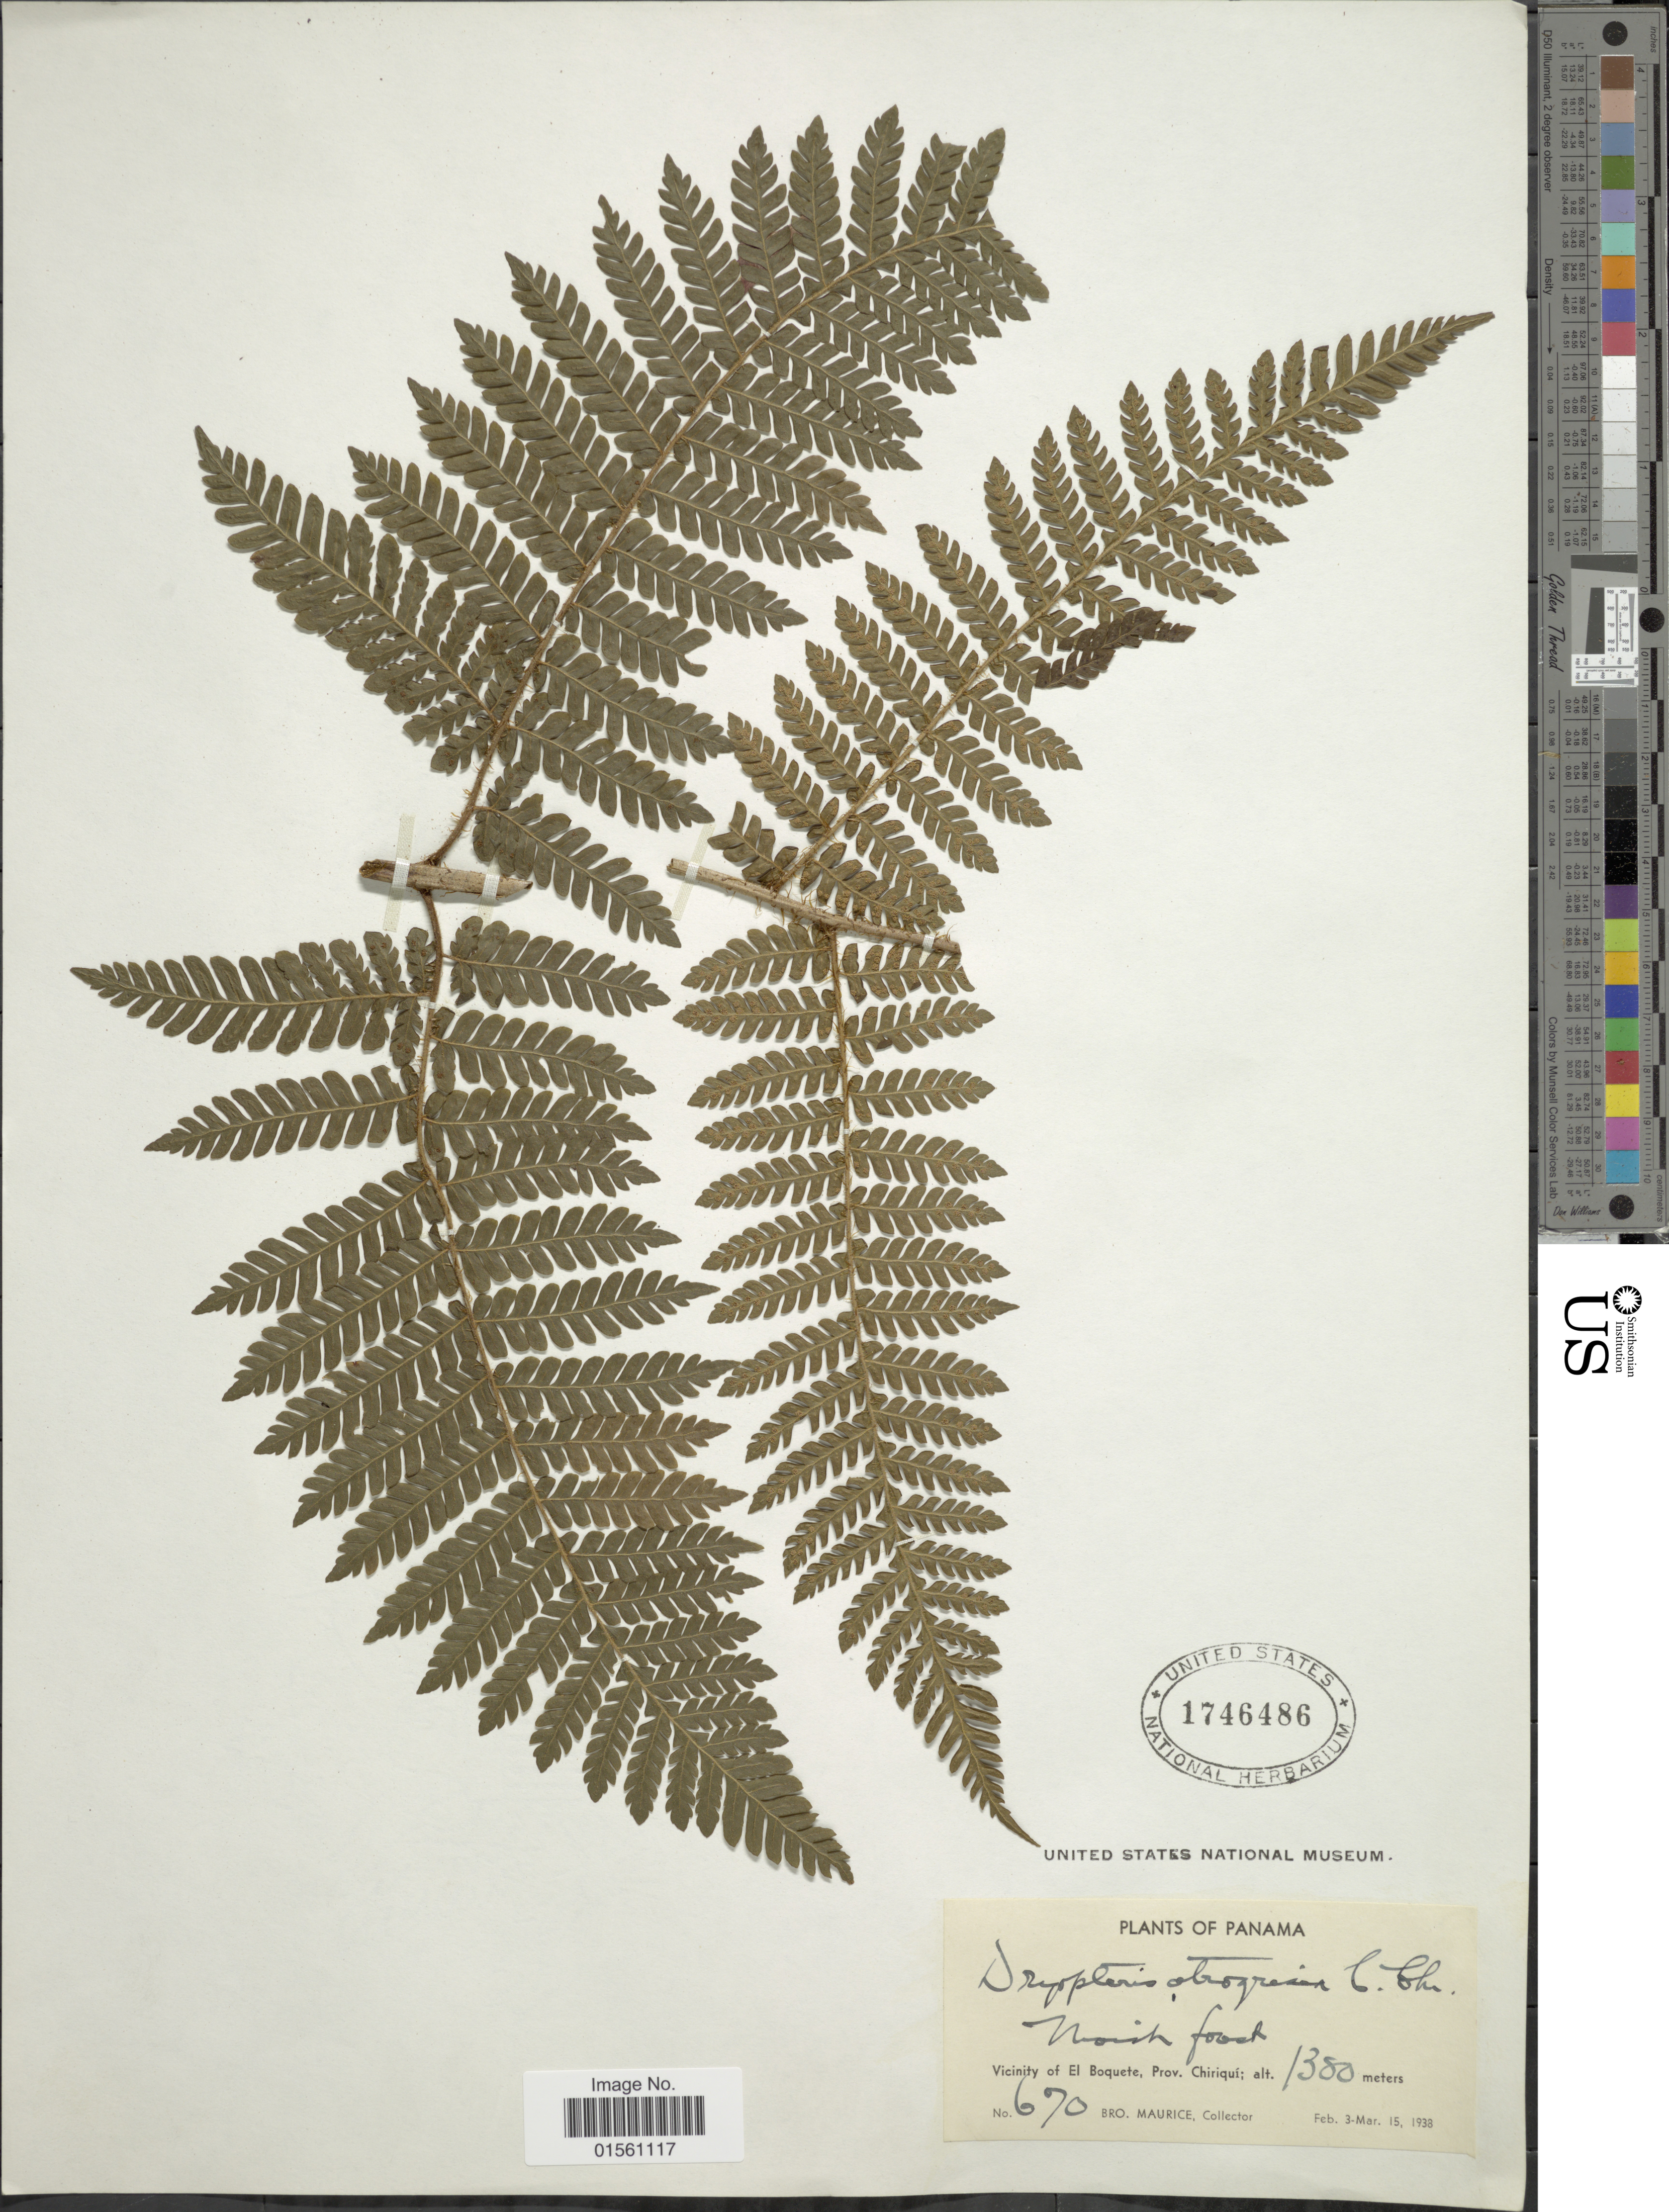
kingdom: Plantae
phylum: Tracheophyta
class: Polypodiopsida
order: Polypodiales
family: Dryopteridaceae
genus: Megalastrum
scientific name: Megalastrum atrogriseum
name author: (C. Chr.) A.R. Sm. & R.C. Moran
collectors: B. Maurice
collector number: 670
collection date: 1938-02-03/1938-03-15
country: Panama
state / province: Chiriqui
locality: Vicinity of El Boquete, Prov. Chiriqui, Panama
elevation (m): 1300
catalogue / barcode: US 1746486